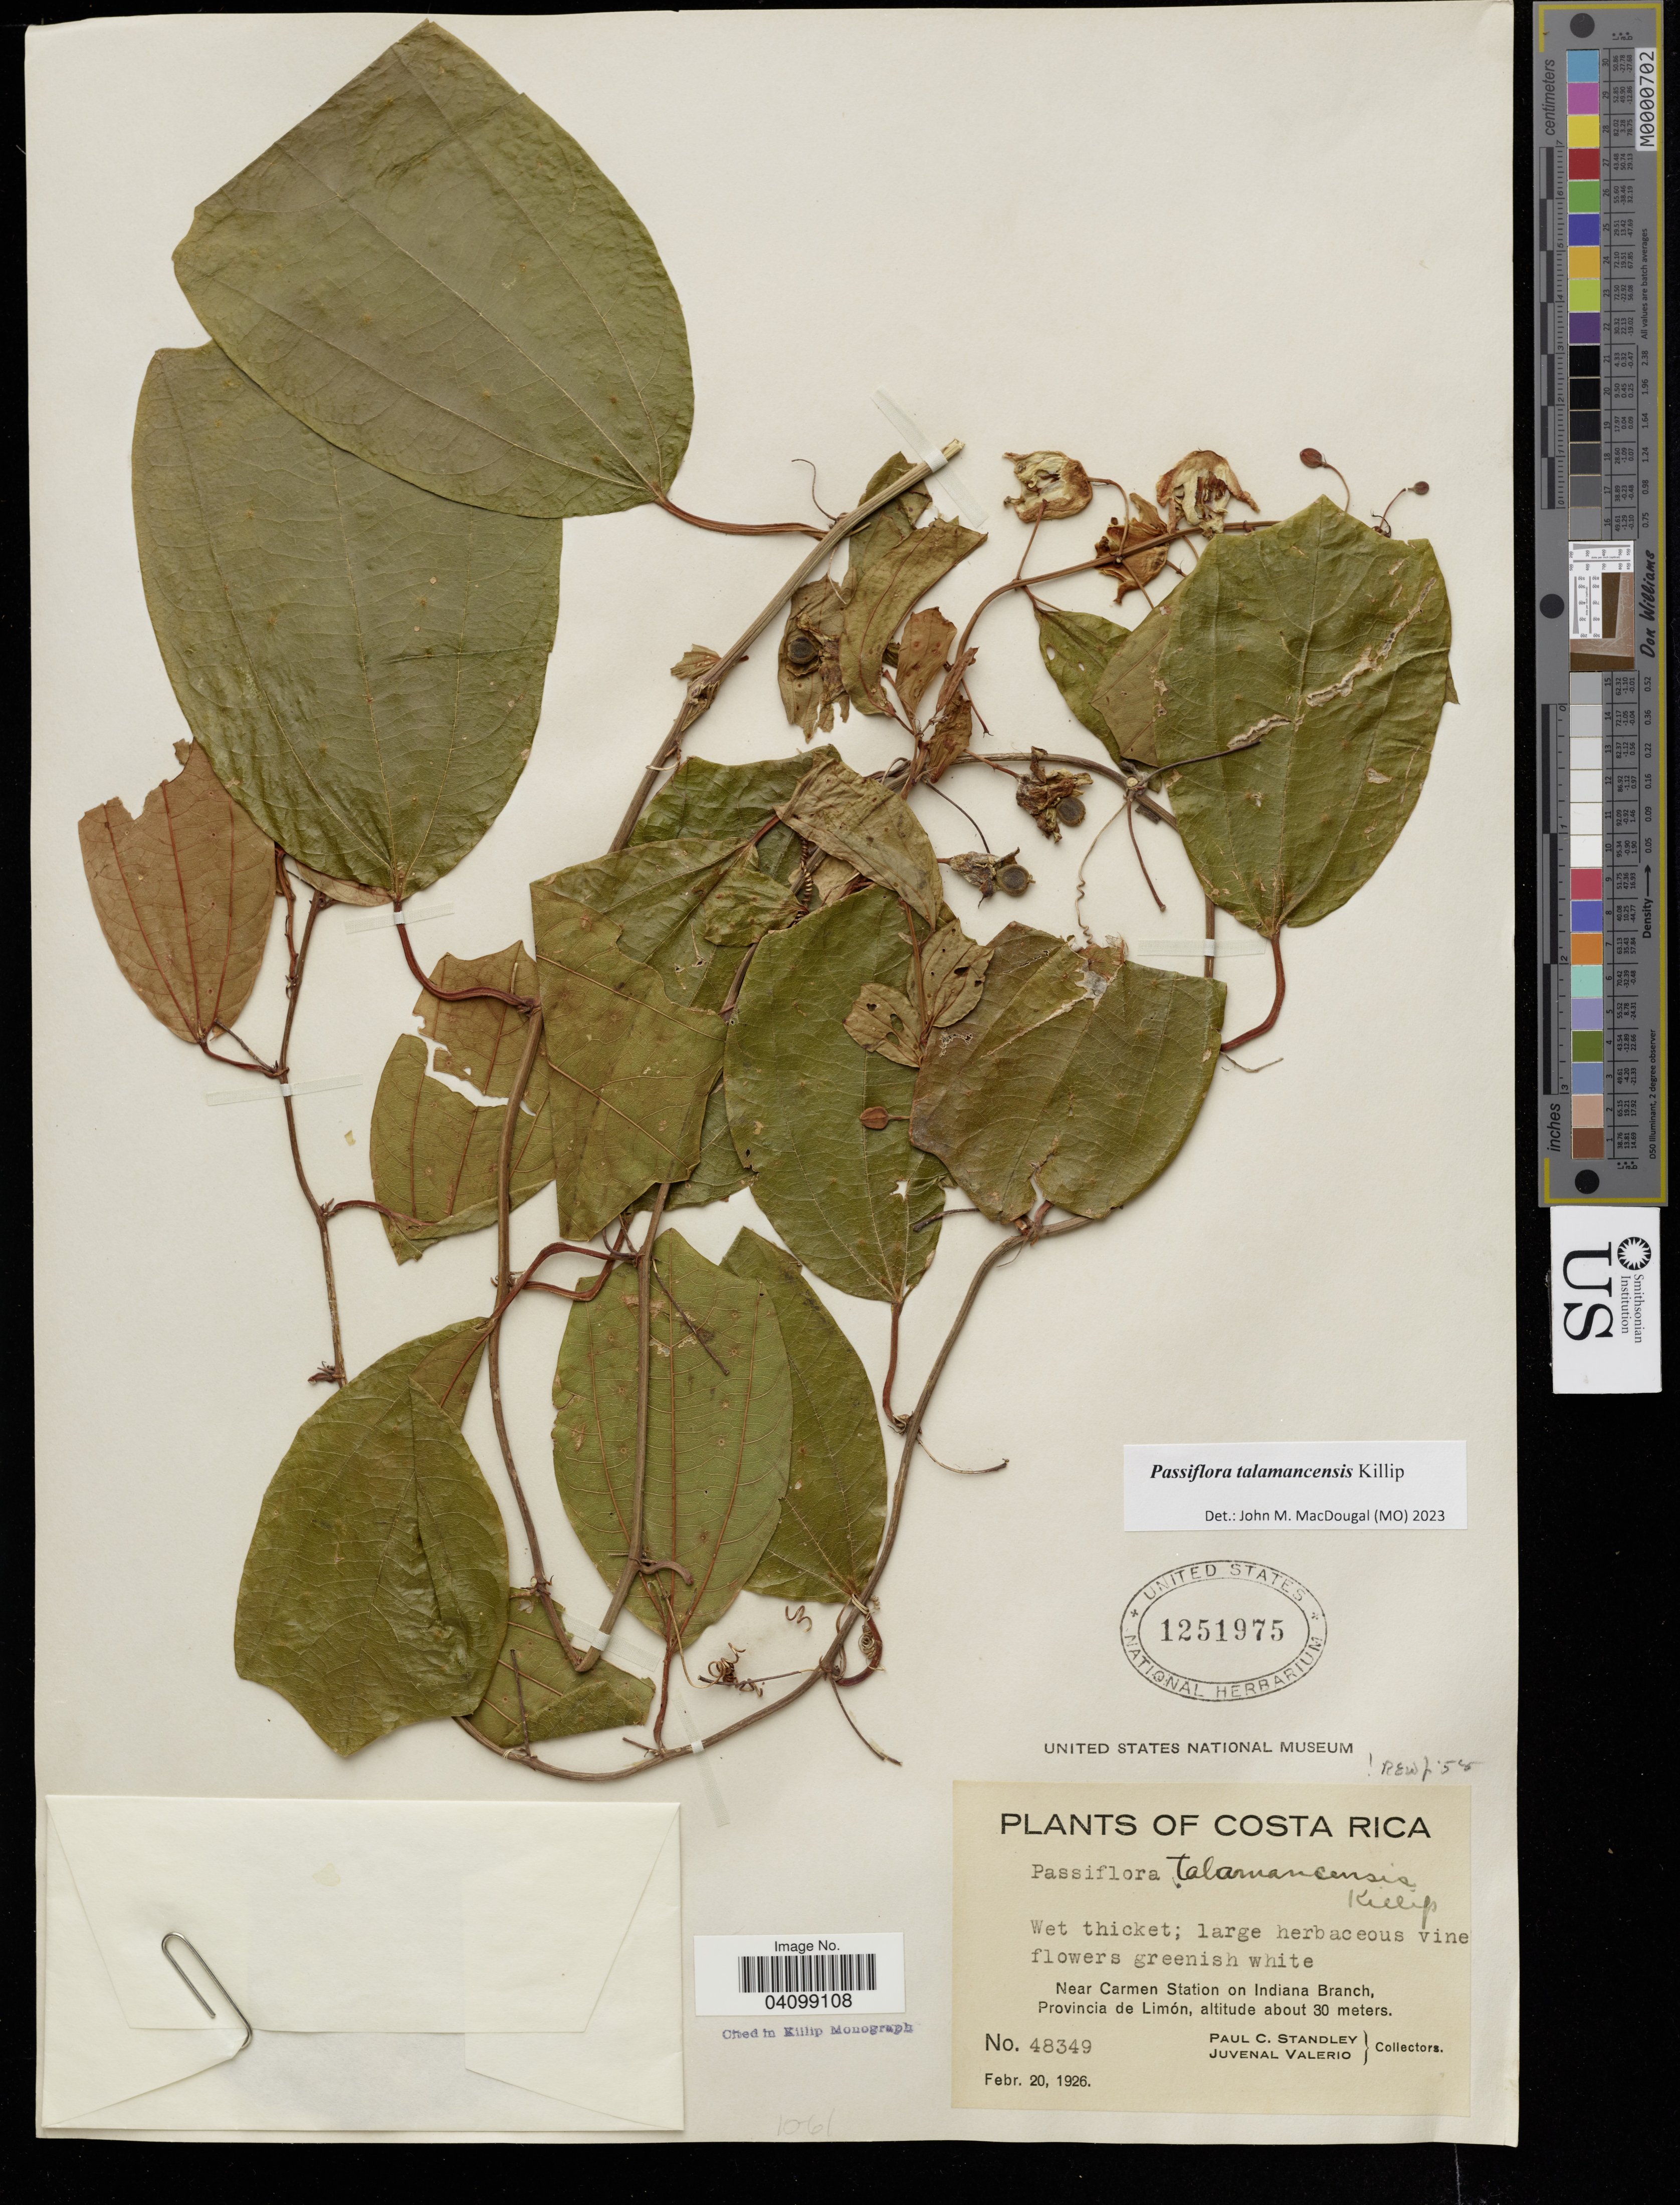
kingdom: Plantae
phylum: Tracheophyta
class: Magnoliopsida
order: Malpighiales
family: Passifloraceae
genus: Passiflora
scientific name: Passiflora talamancensis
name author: Killip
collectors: P. C. Standley & J. Valerio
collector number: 48349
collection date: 1926-02-20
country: Costa Rica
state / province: Limón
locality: Near Carmen Station on Indiana Branch.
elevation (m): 30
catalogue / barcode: US 1251975